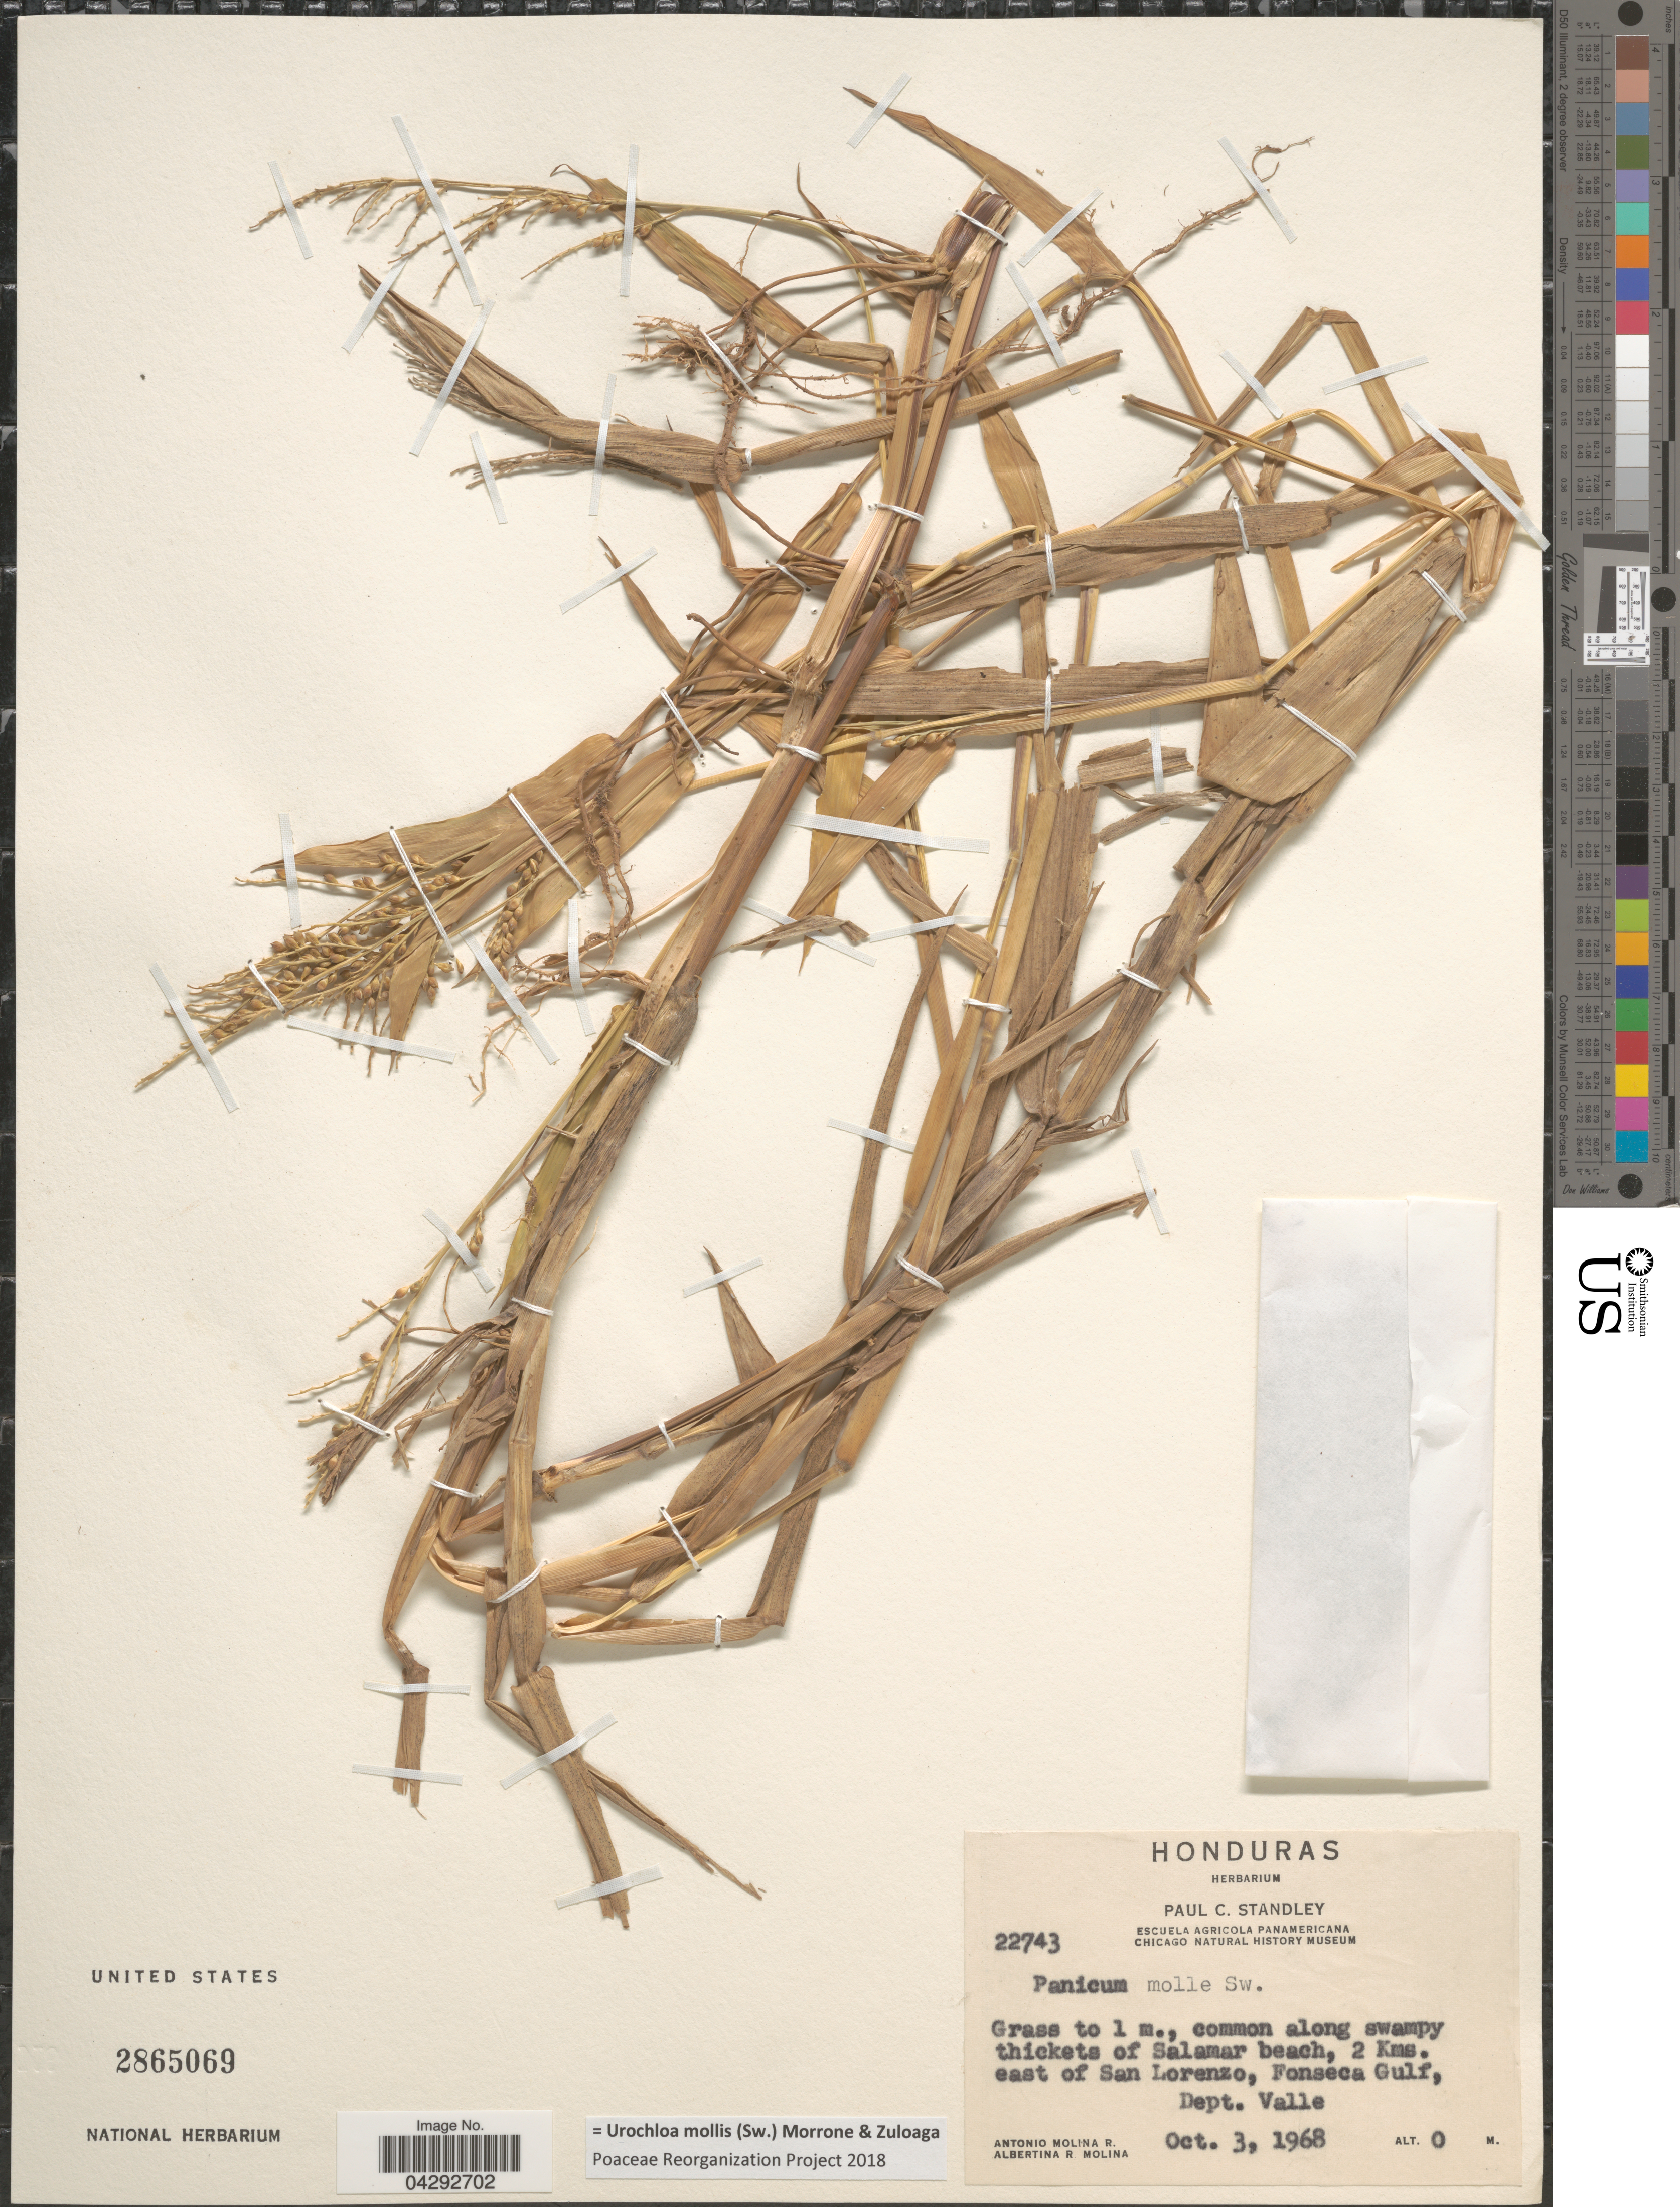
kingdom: Plantae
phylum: Tracheophyta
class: Liliopsida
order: Poales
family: Poaceae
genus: Urochloa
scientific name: Urochloa mollis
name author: (Sw.) Morrone & Zuloaga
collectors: A. Molina R. & A. R. Molina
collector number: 22743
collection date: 1968-10-03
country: Honduras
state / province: Valle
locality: Common along swampy thickets of Salamar beach, 2 Kms. east of San Lorenzo, Fonseca Gulf, Dept. Valle.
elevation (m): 0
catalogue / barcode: US 2865069